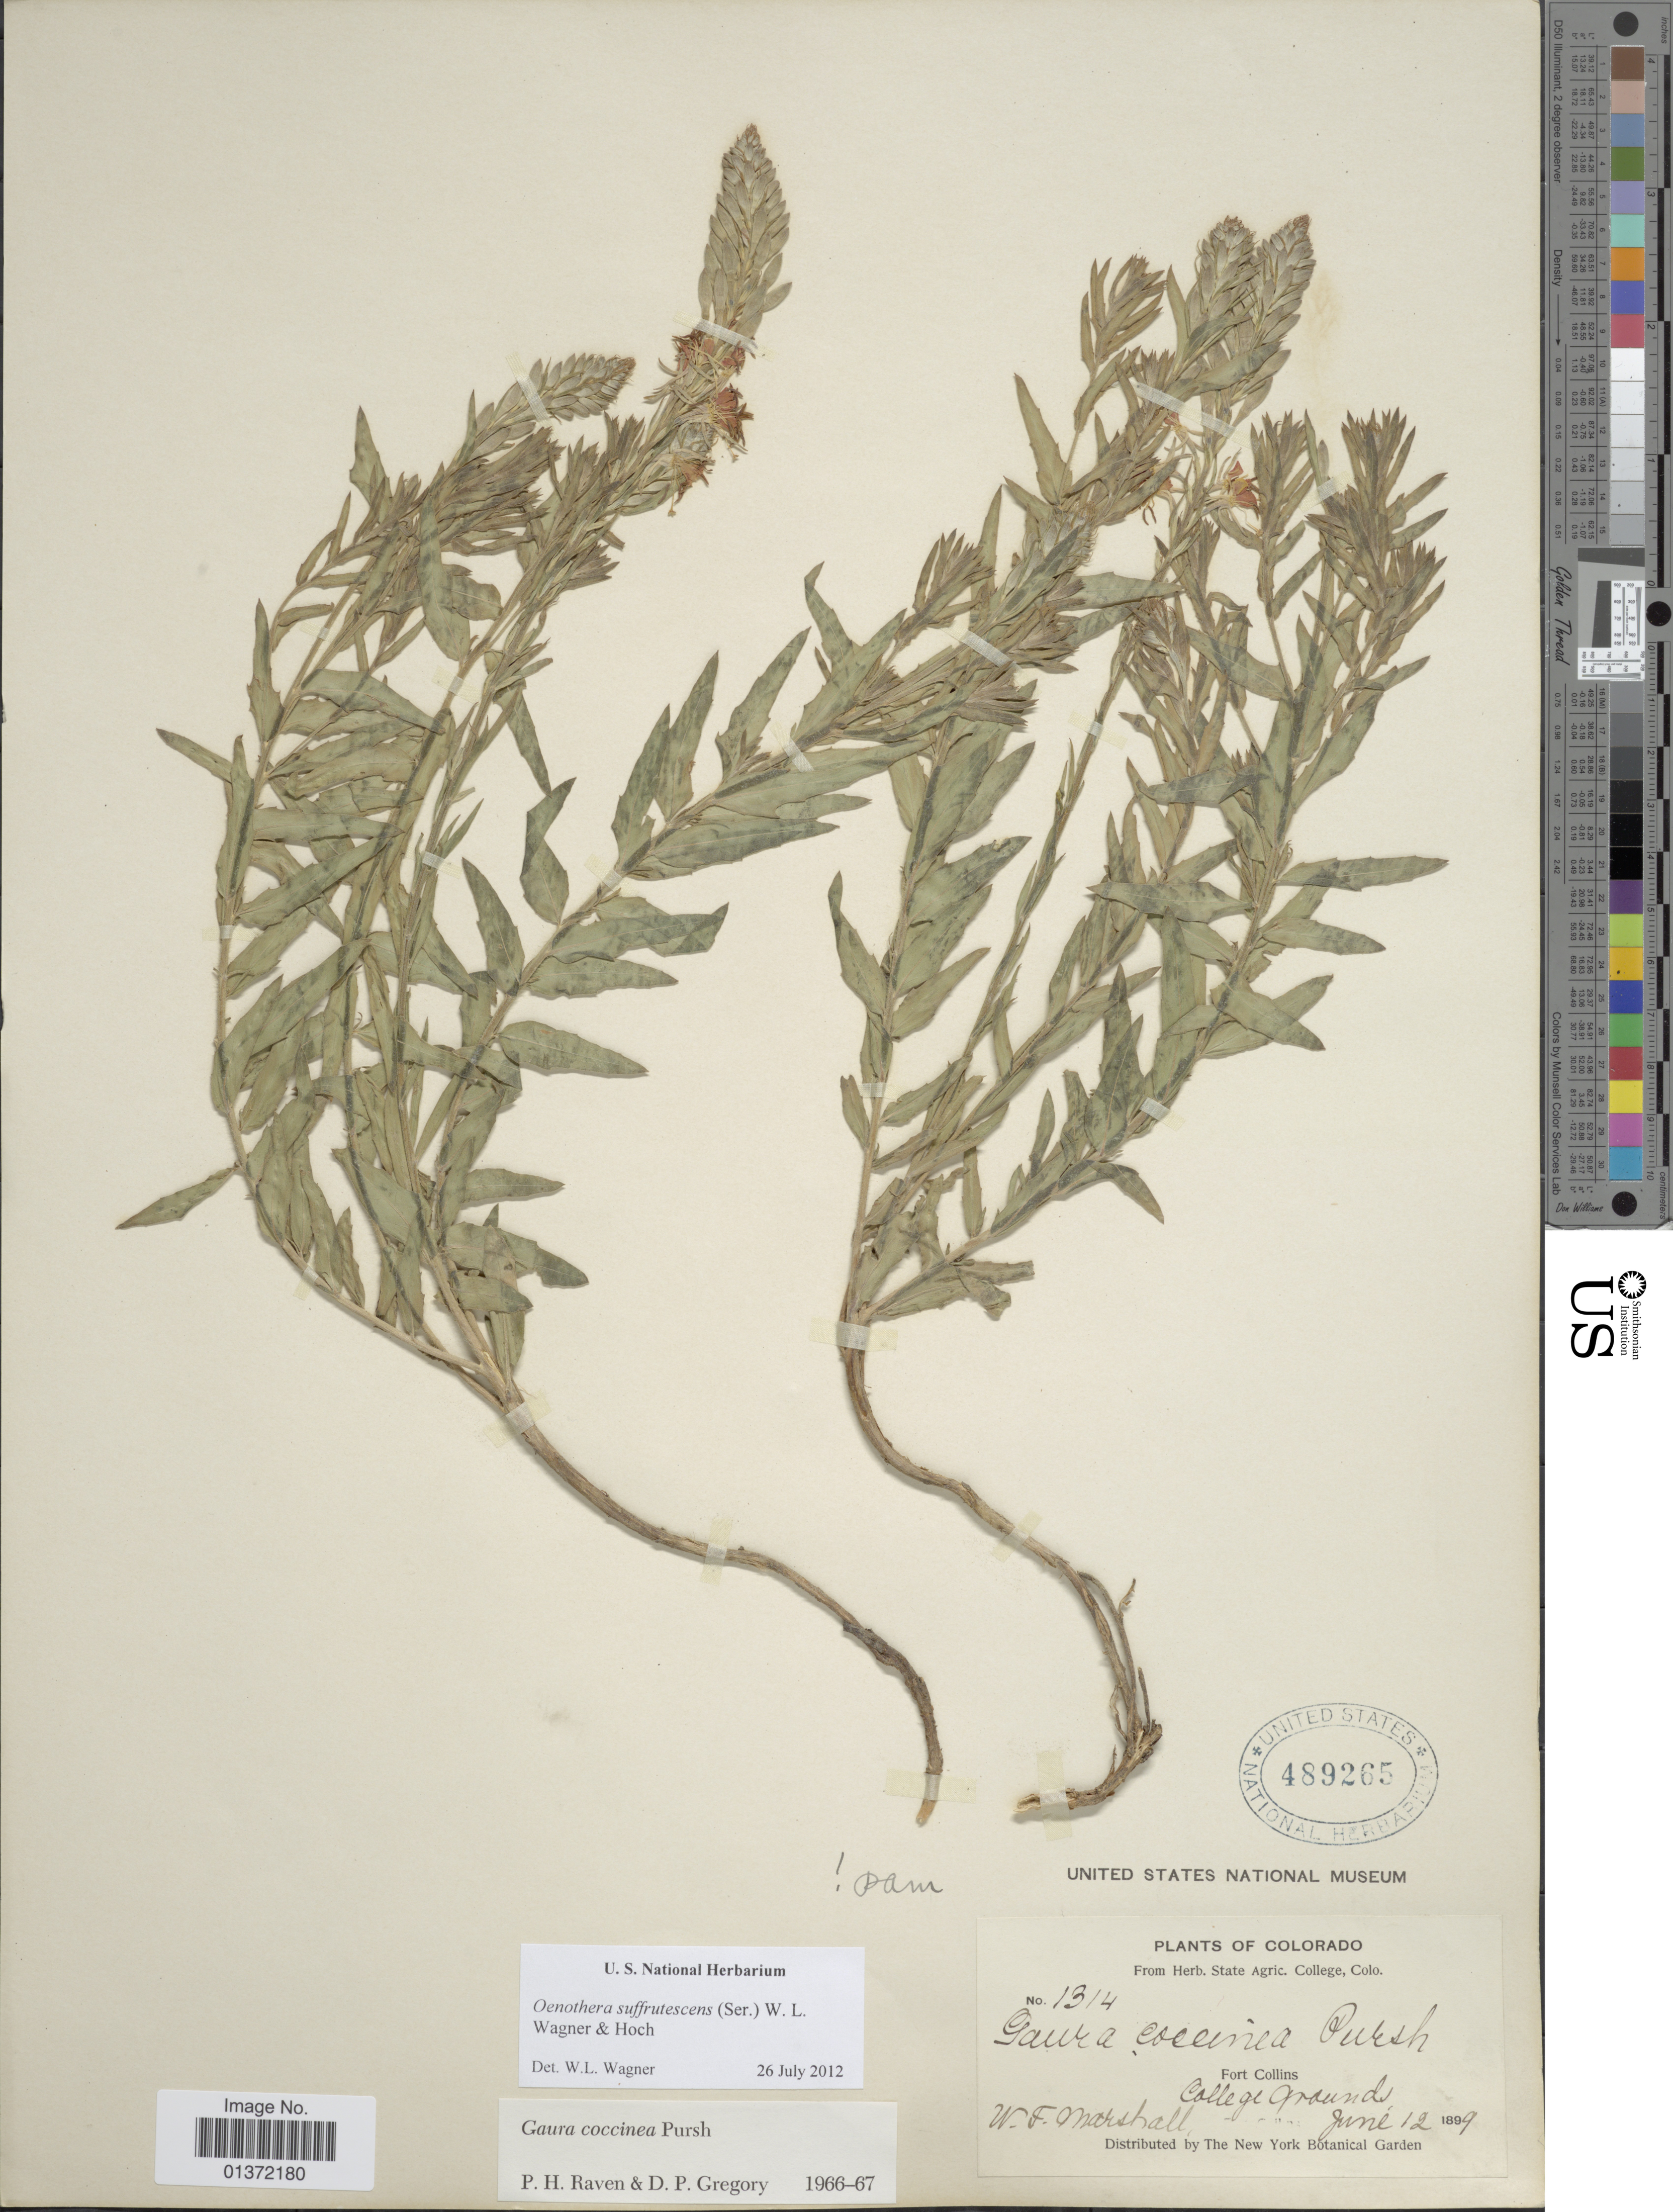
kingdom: Plantae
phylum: Tracheophyta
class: Magnoliopsida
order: Myrtales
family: Onagraceae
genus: Oenothera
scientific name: Oenothera suffrutescens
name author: (Ser.) W.L. Wagner & Hoch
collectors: W. F. Marshall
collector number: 1314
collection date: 1899-06-12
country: United States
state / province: Colorado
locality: Fort Collins, College grounds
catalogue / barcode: US 489265